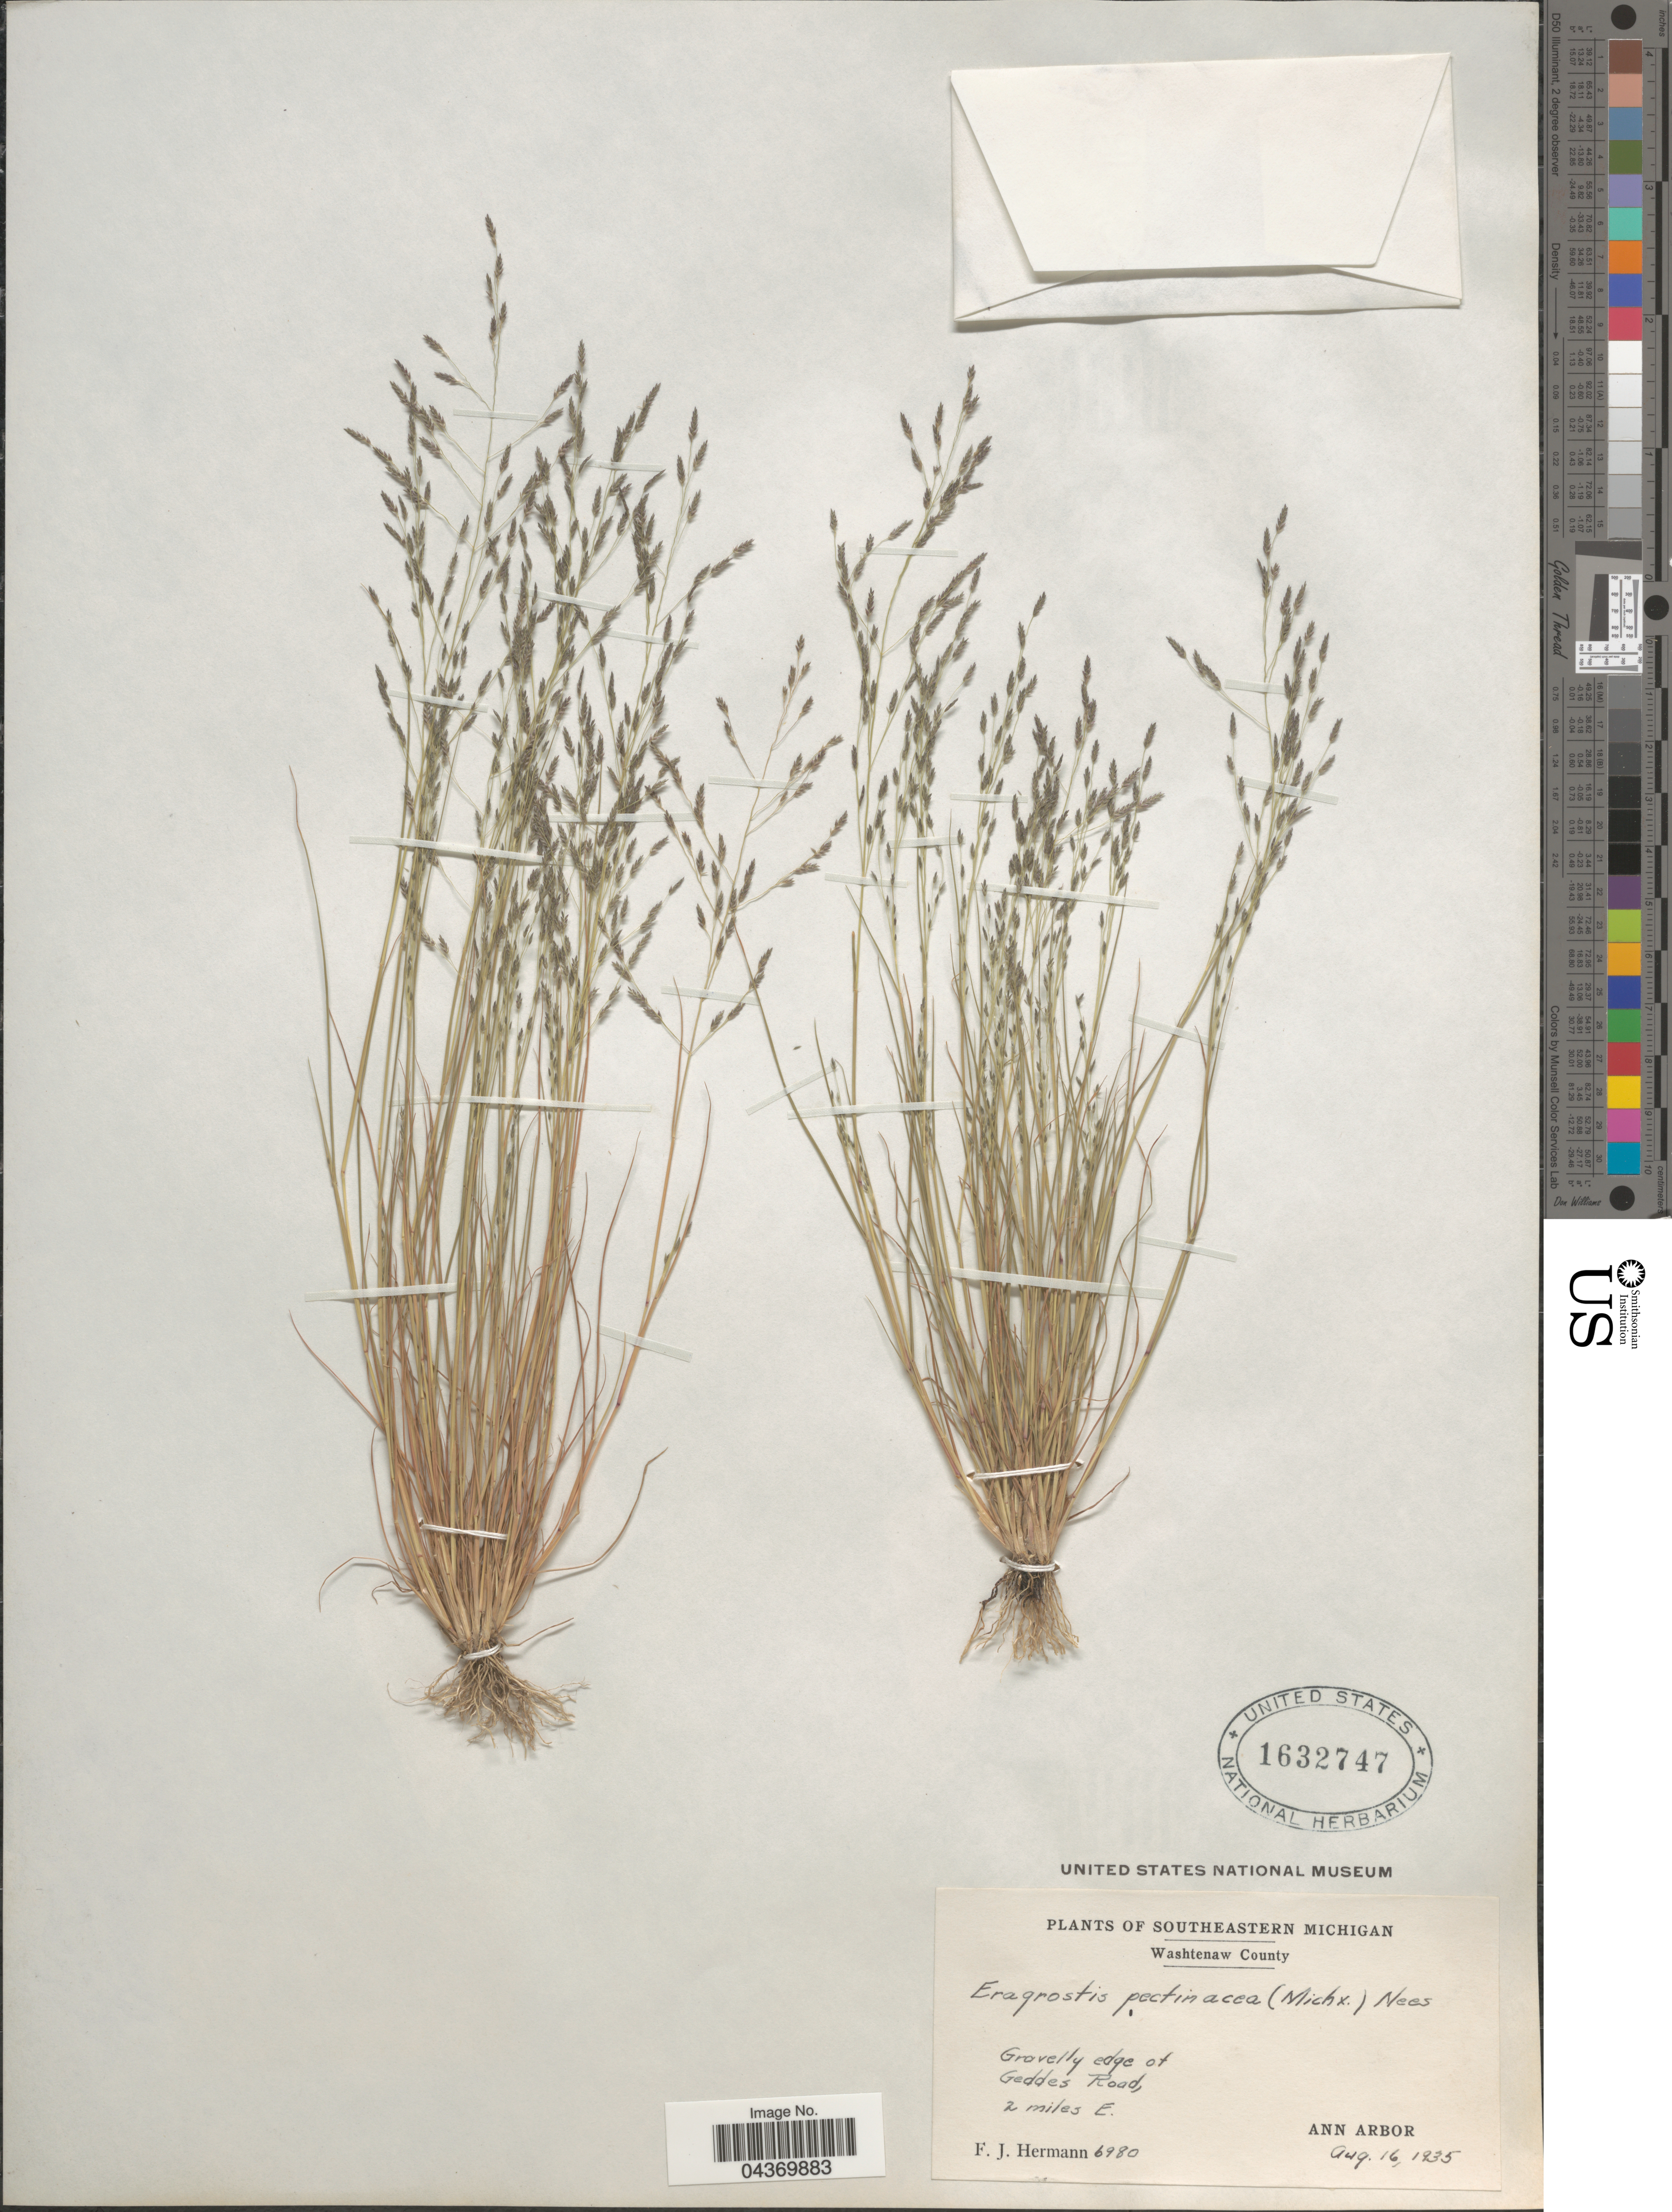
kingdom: Plantae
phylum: Tracheophyta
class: Liliopsida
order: Poales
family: Poaceae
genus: Eragrostis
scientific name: Eragrostis pectinacea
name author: (Michx.) Nees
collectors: F. J. Hermann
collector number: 6980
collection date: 1935-08-16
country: United States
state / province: Michigan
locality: Southeastern Michigan. Washtenaw County. Gravelly edge of Geddes Road, 2 miles E. Ann Arbor.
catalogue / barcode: US 1632747